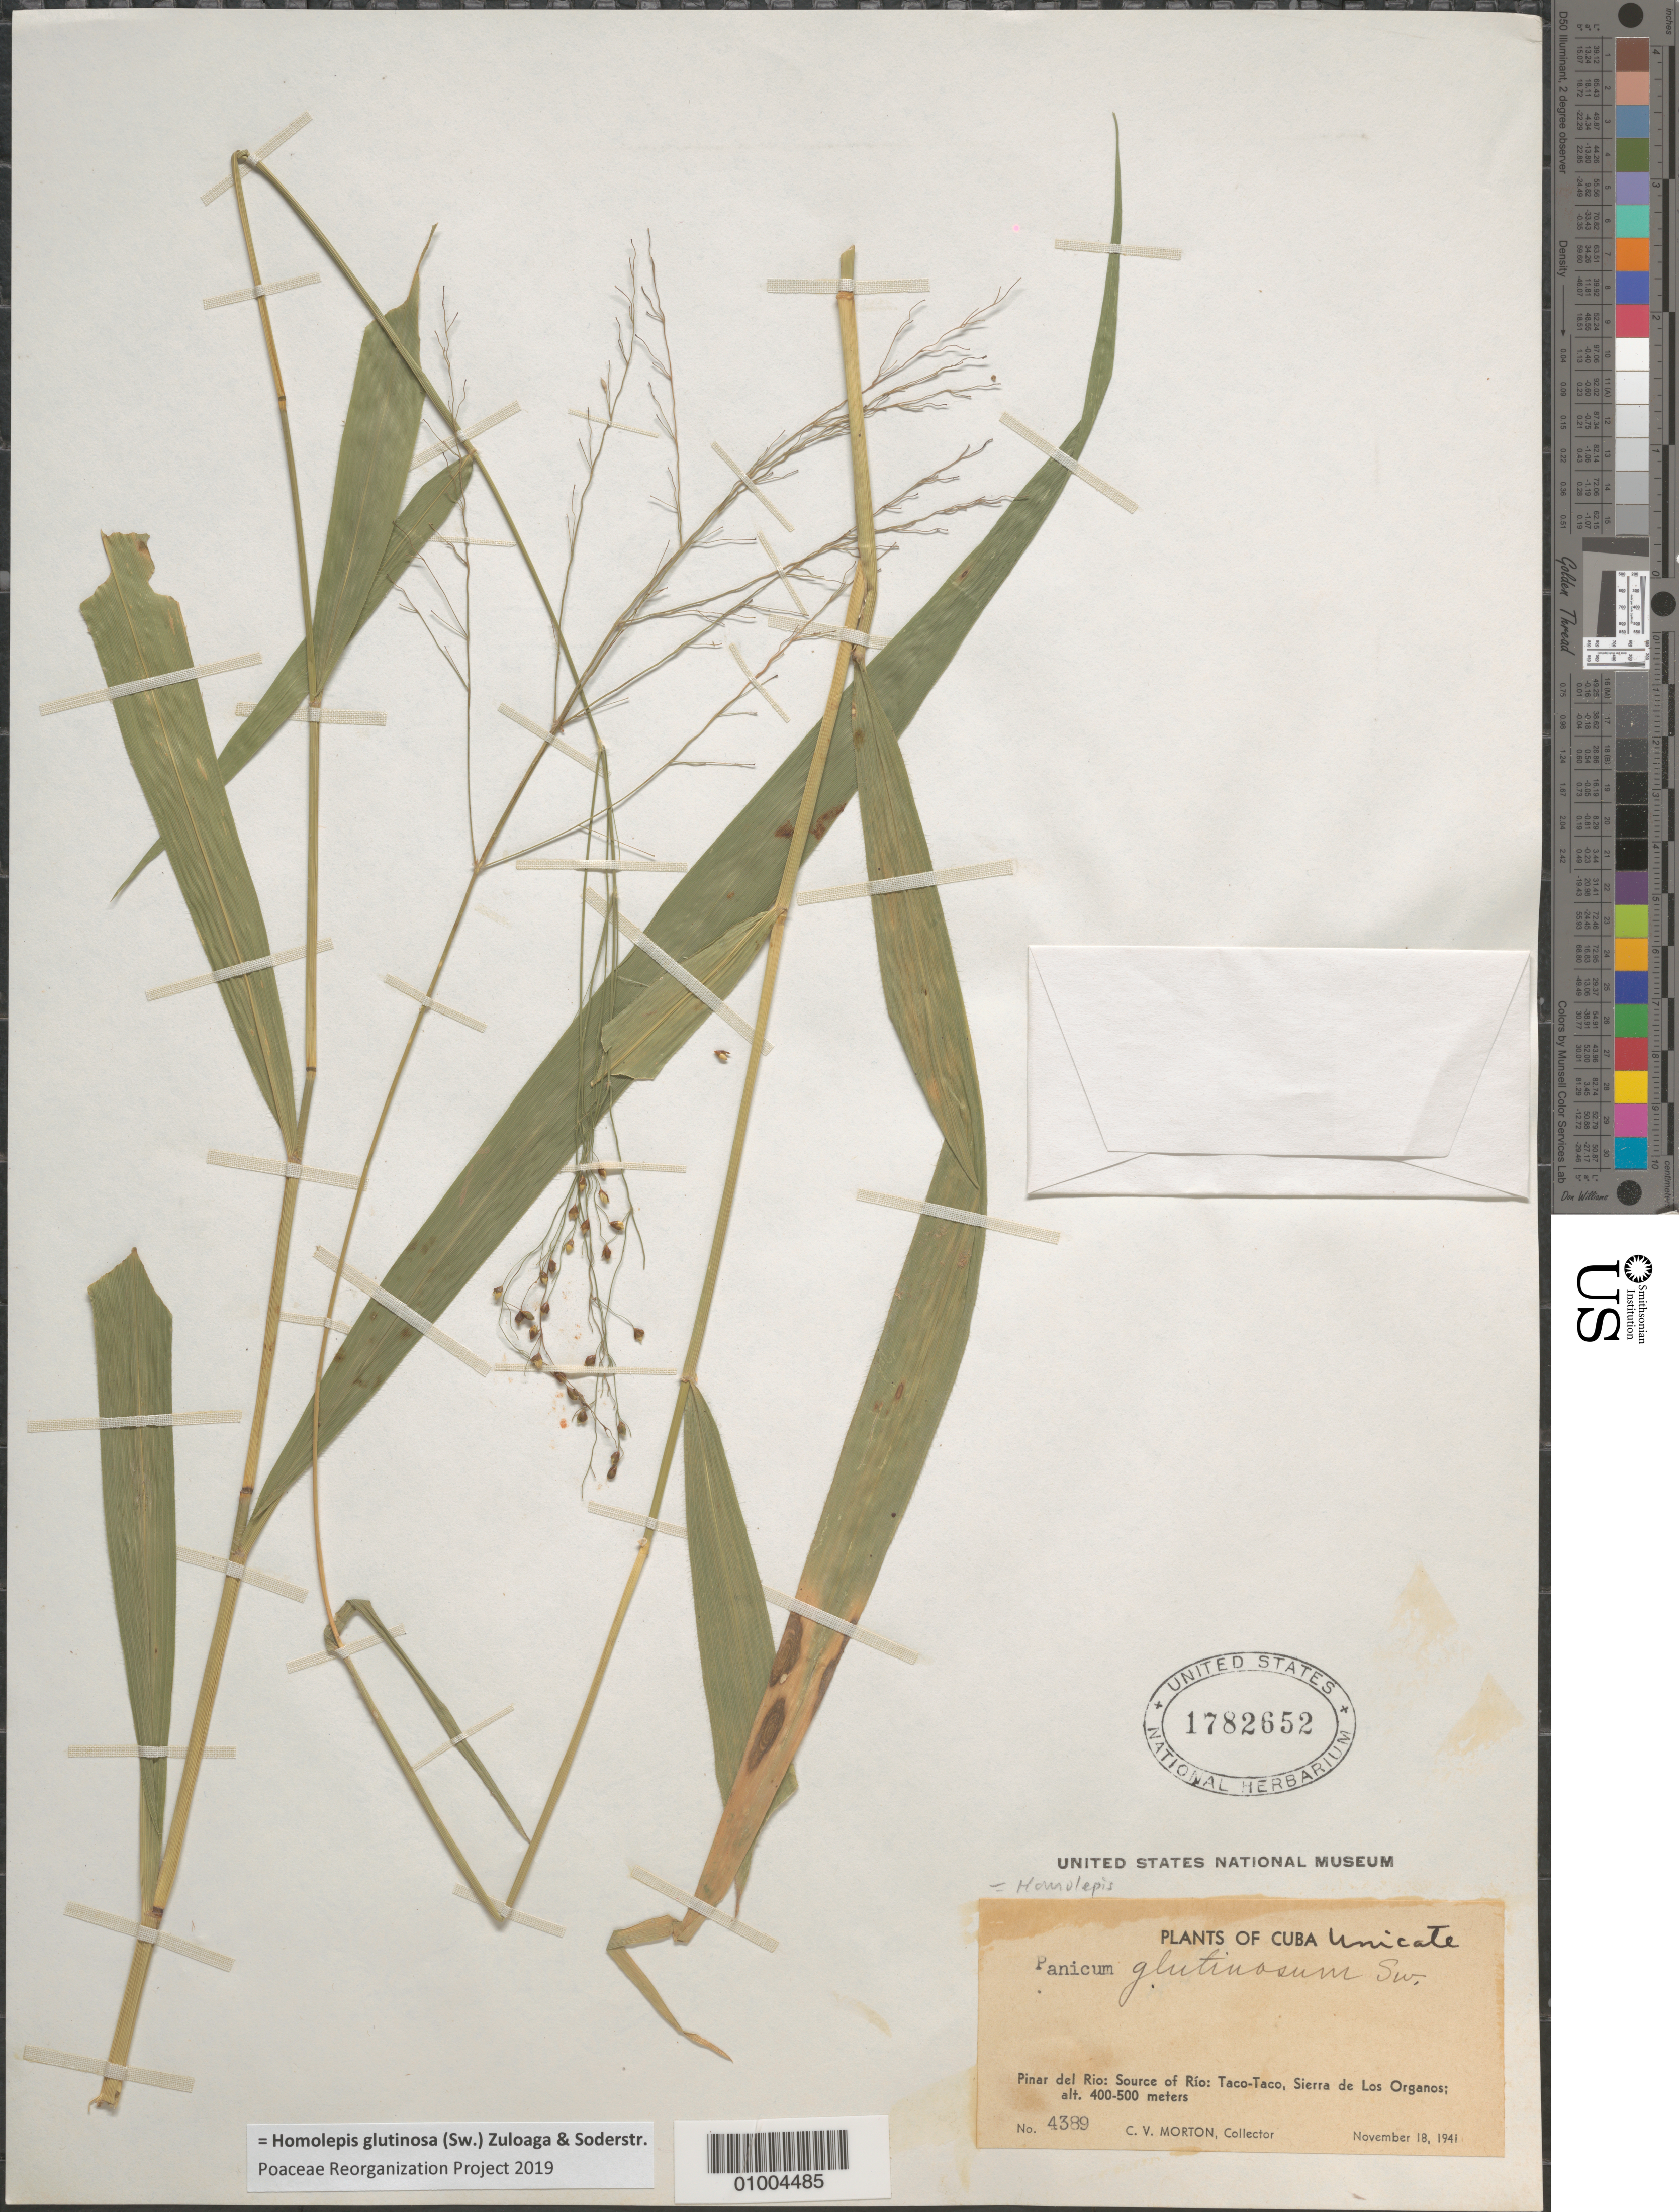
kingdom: Plantae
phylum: Tracheophyta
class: Liliopsida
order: Poales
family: Poaceae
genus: Homolepis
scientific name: Homolepis glutinosa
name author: (Sw.) Zuloaga & Soderstr.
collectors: C. V. Morton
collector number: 4389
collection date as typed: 18 Nov 1941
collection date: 1941-11-18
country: Cuba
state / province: Pinar del Rio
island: Cuba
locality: Source of Rio, Taco-Taco, Sierra de Los Organos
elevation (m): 400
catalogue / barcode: US 1782652